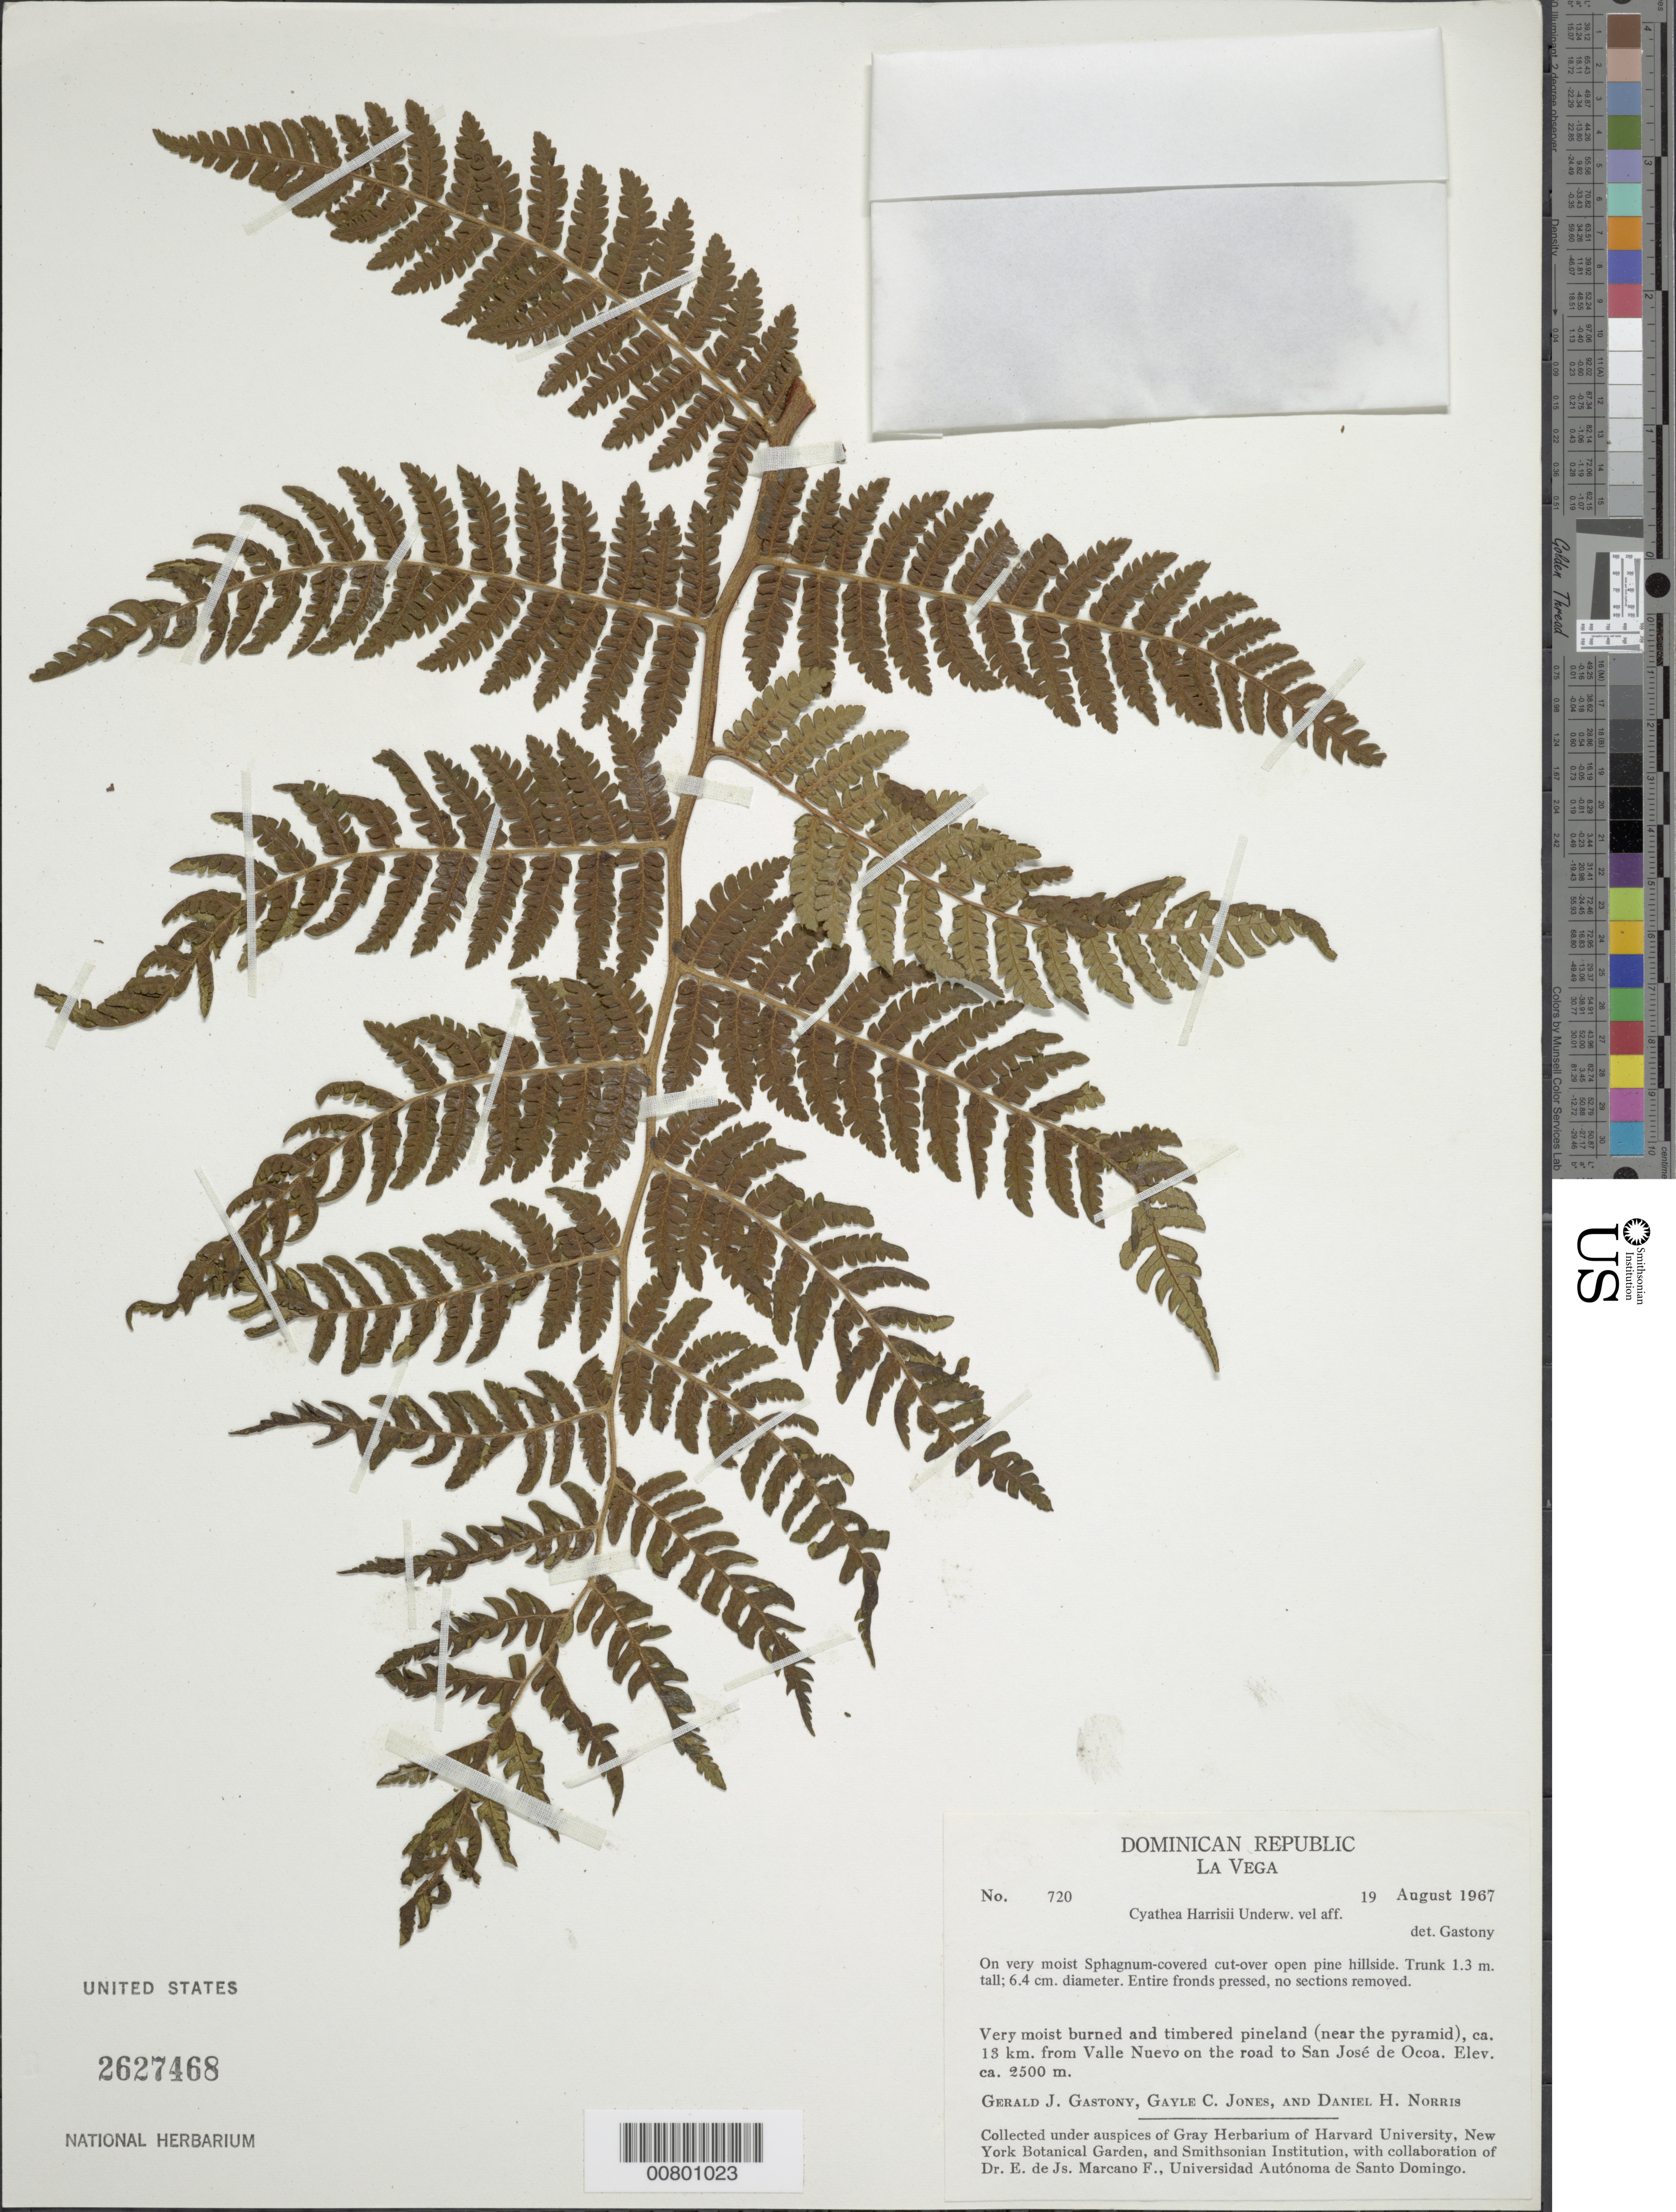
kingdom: Plantae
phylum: Tracheophyta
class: Polypodiopsida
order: Cyatheales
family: Cyatheaceae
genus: Cyathea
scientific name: Cyathea harrisii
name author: Maxon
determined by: Gastony, Gerald J.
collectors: G. Gastony, G. C. Jones & D. H. Norris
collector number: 720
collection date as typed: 19 Aug 1967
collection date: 1967-08-19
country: Dominican Republic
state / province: La Vega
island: Hispaniola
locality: Valle Nuevo, 13 km from, on road to San José de Ocoa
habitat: Very moist burned and timbered pineland; on very moist Sphagnum-covered cut-over open pine hillside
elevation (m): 2500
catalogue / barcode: US 2627468